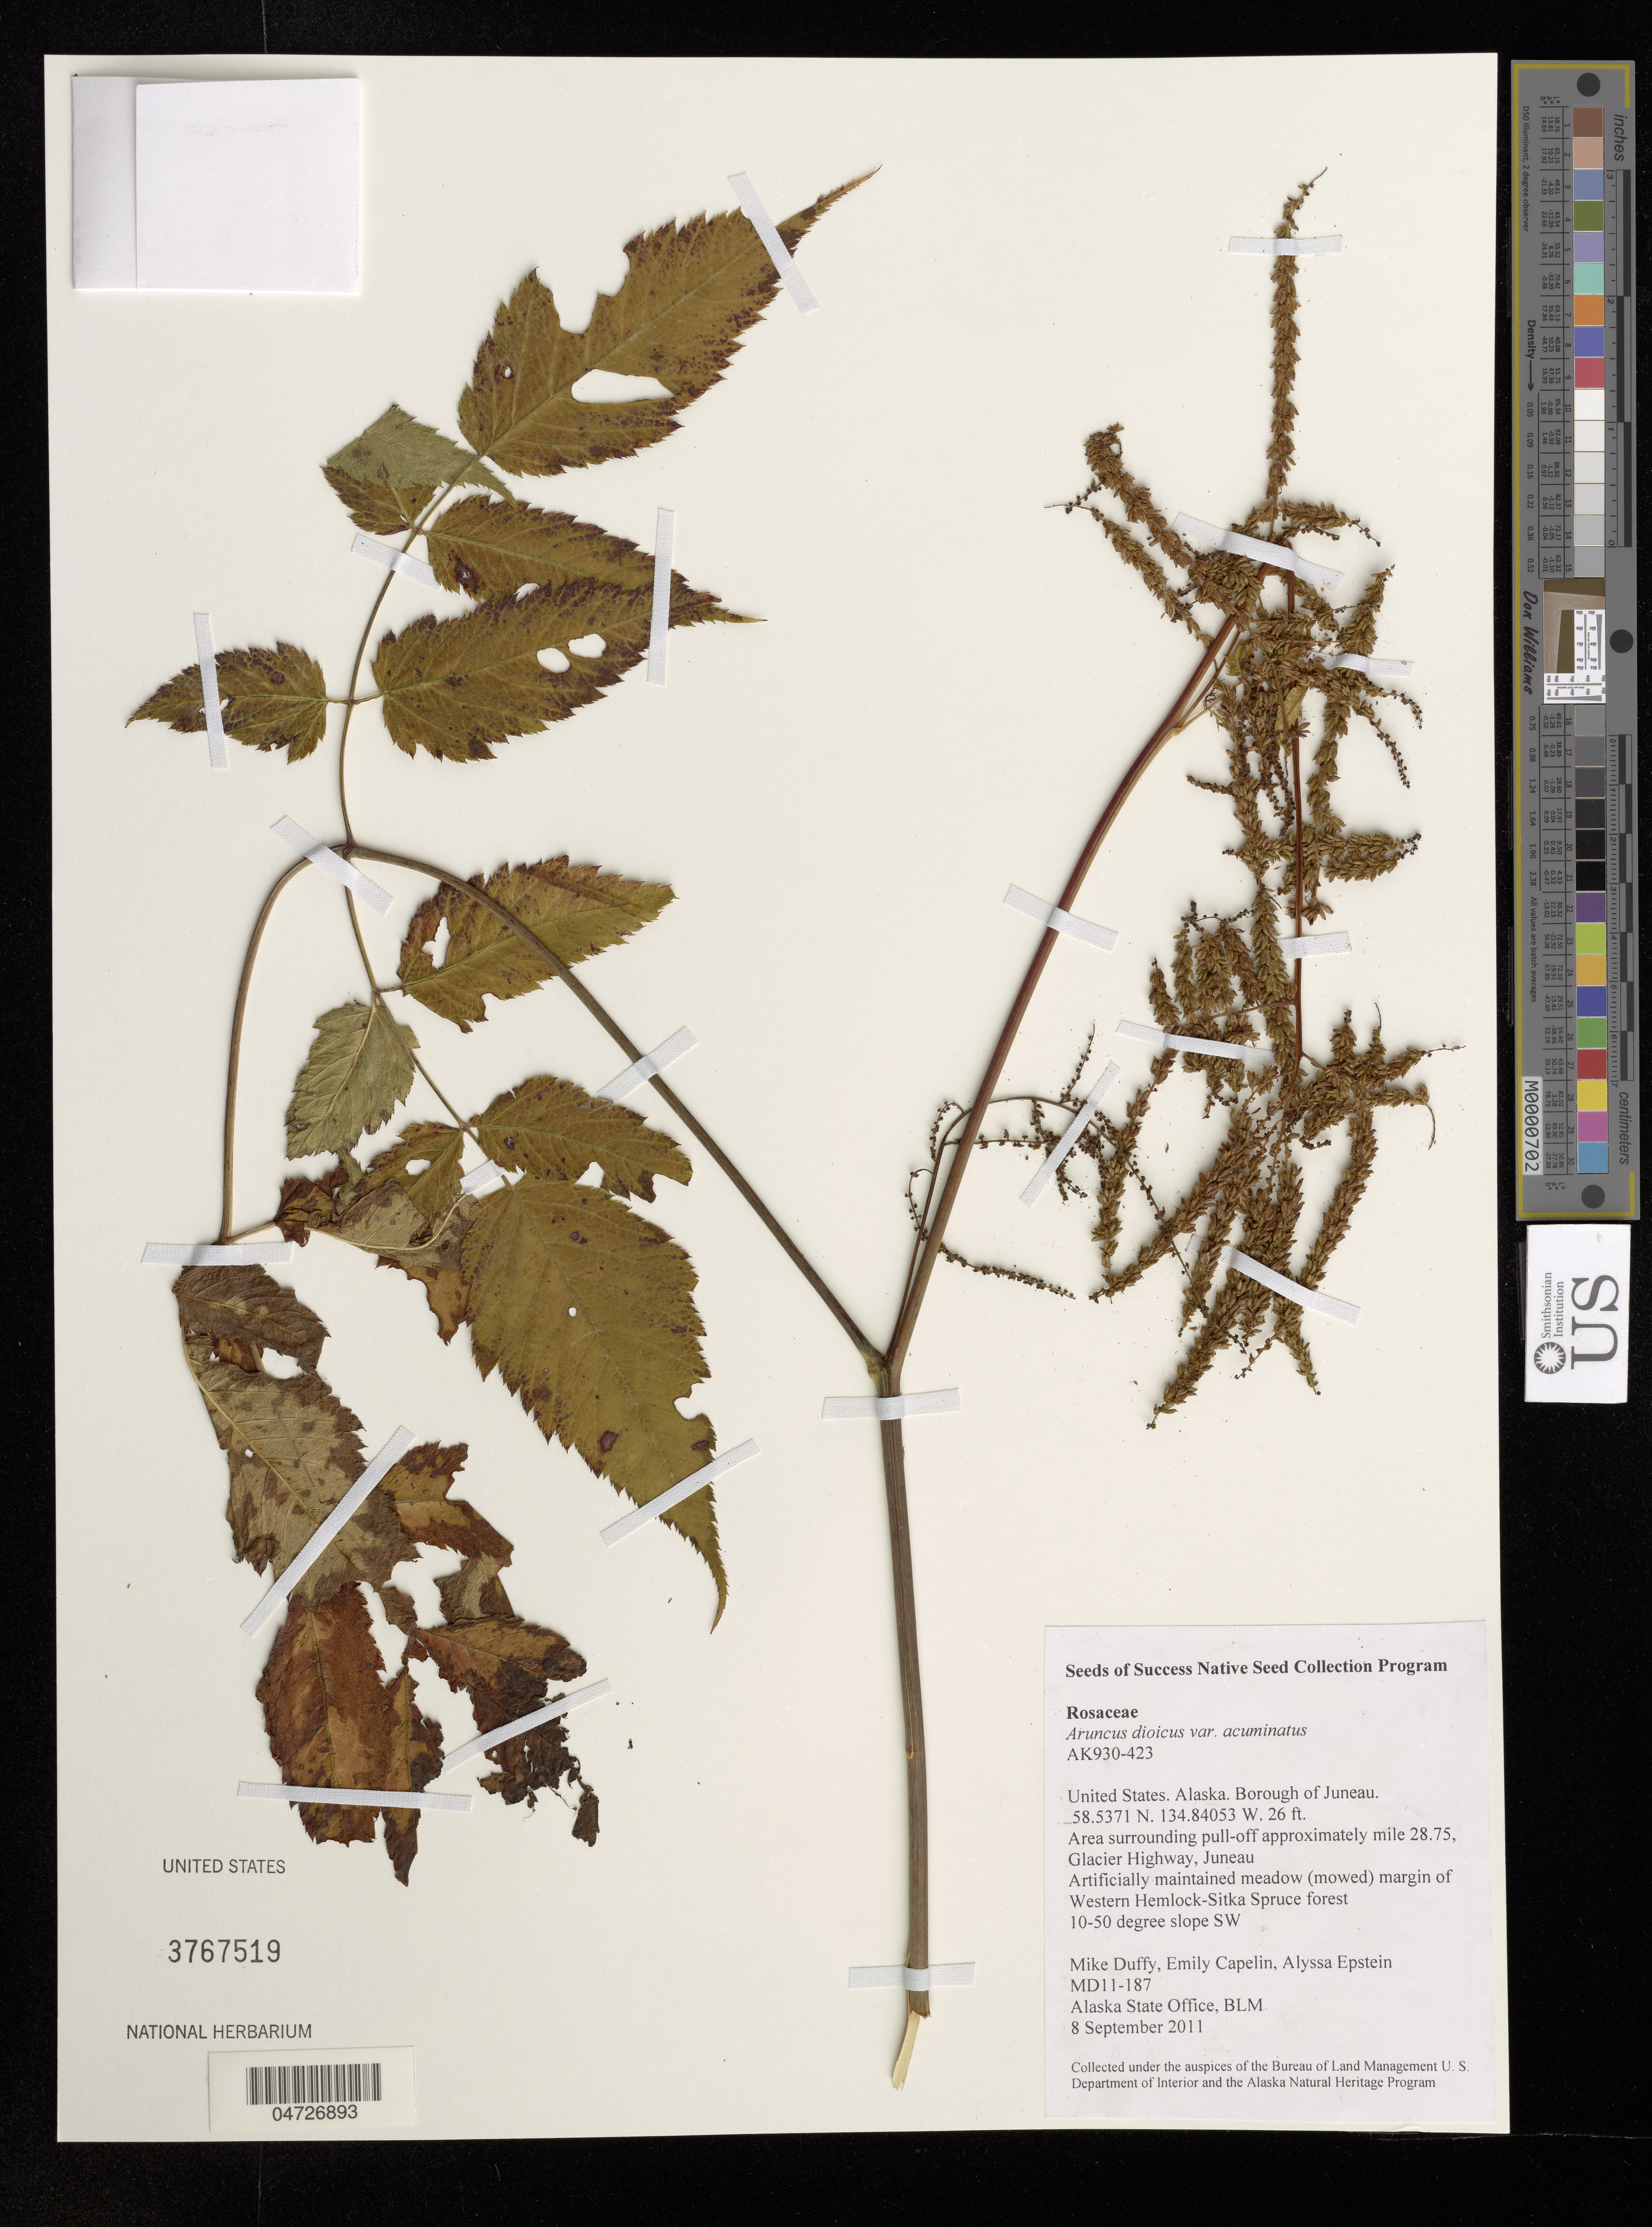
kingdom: Plantae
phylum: Tracheophyta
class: Magnoliopsida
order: Rosales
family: Rosaceae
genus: Aruncus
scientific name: Aruncus dioicus var. acuminatus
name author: (Rydb.) H. Hara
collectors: M. Duffy, E. Capelin & A. Epstein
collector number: MD11-187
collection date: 2011-09-08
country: United States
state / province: Alaska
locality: Borough of Juneau. Area surrounding pull-off approximately mile 28.75, Glacier Highway, Juneau.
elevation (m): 8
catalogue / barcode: US 3767519